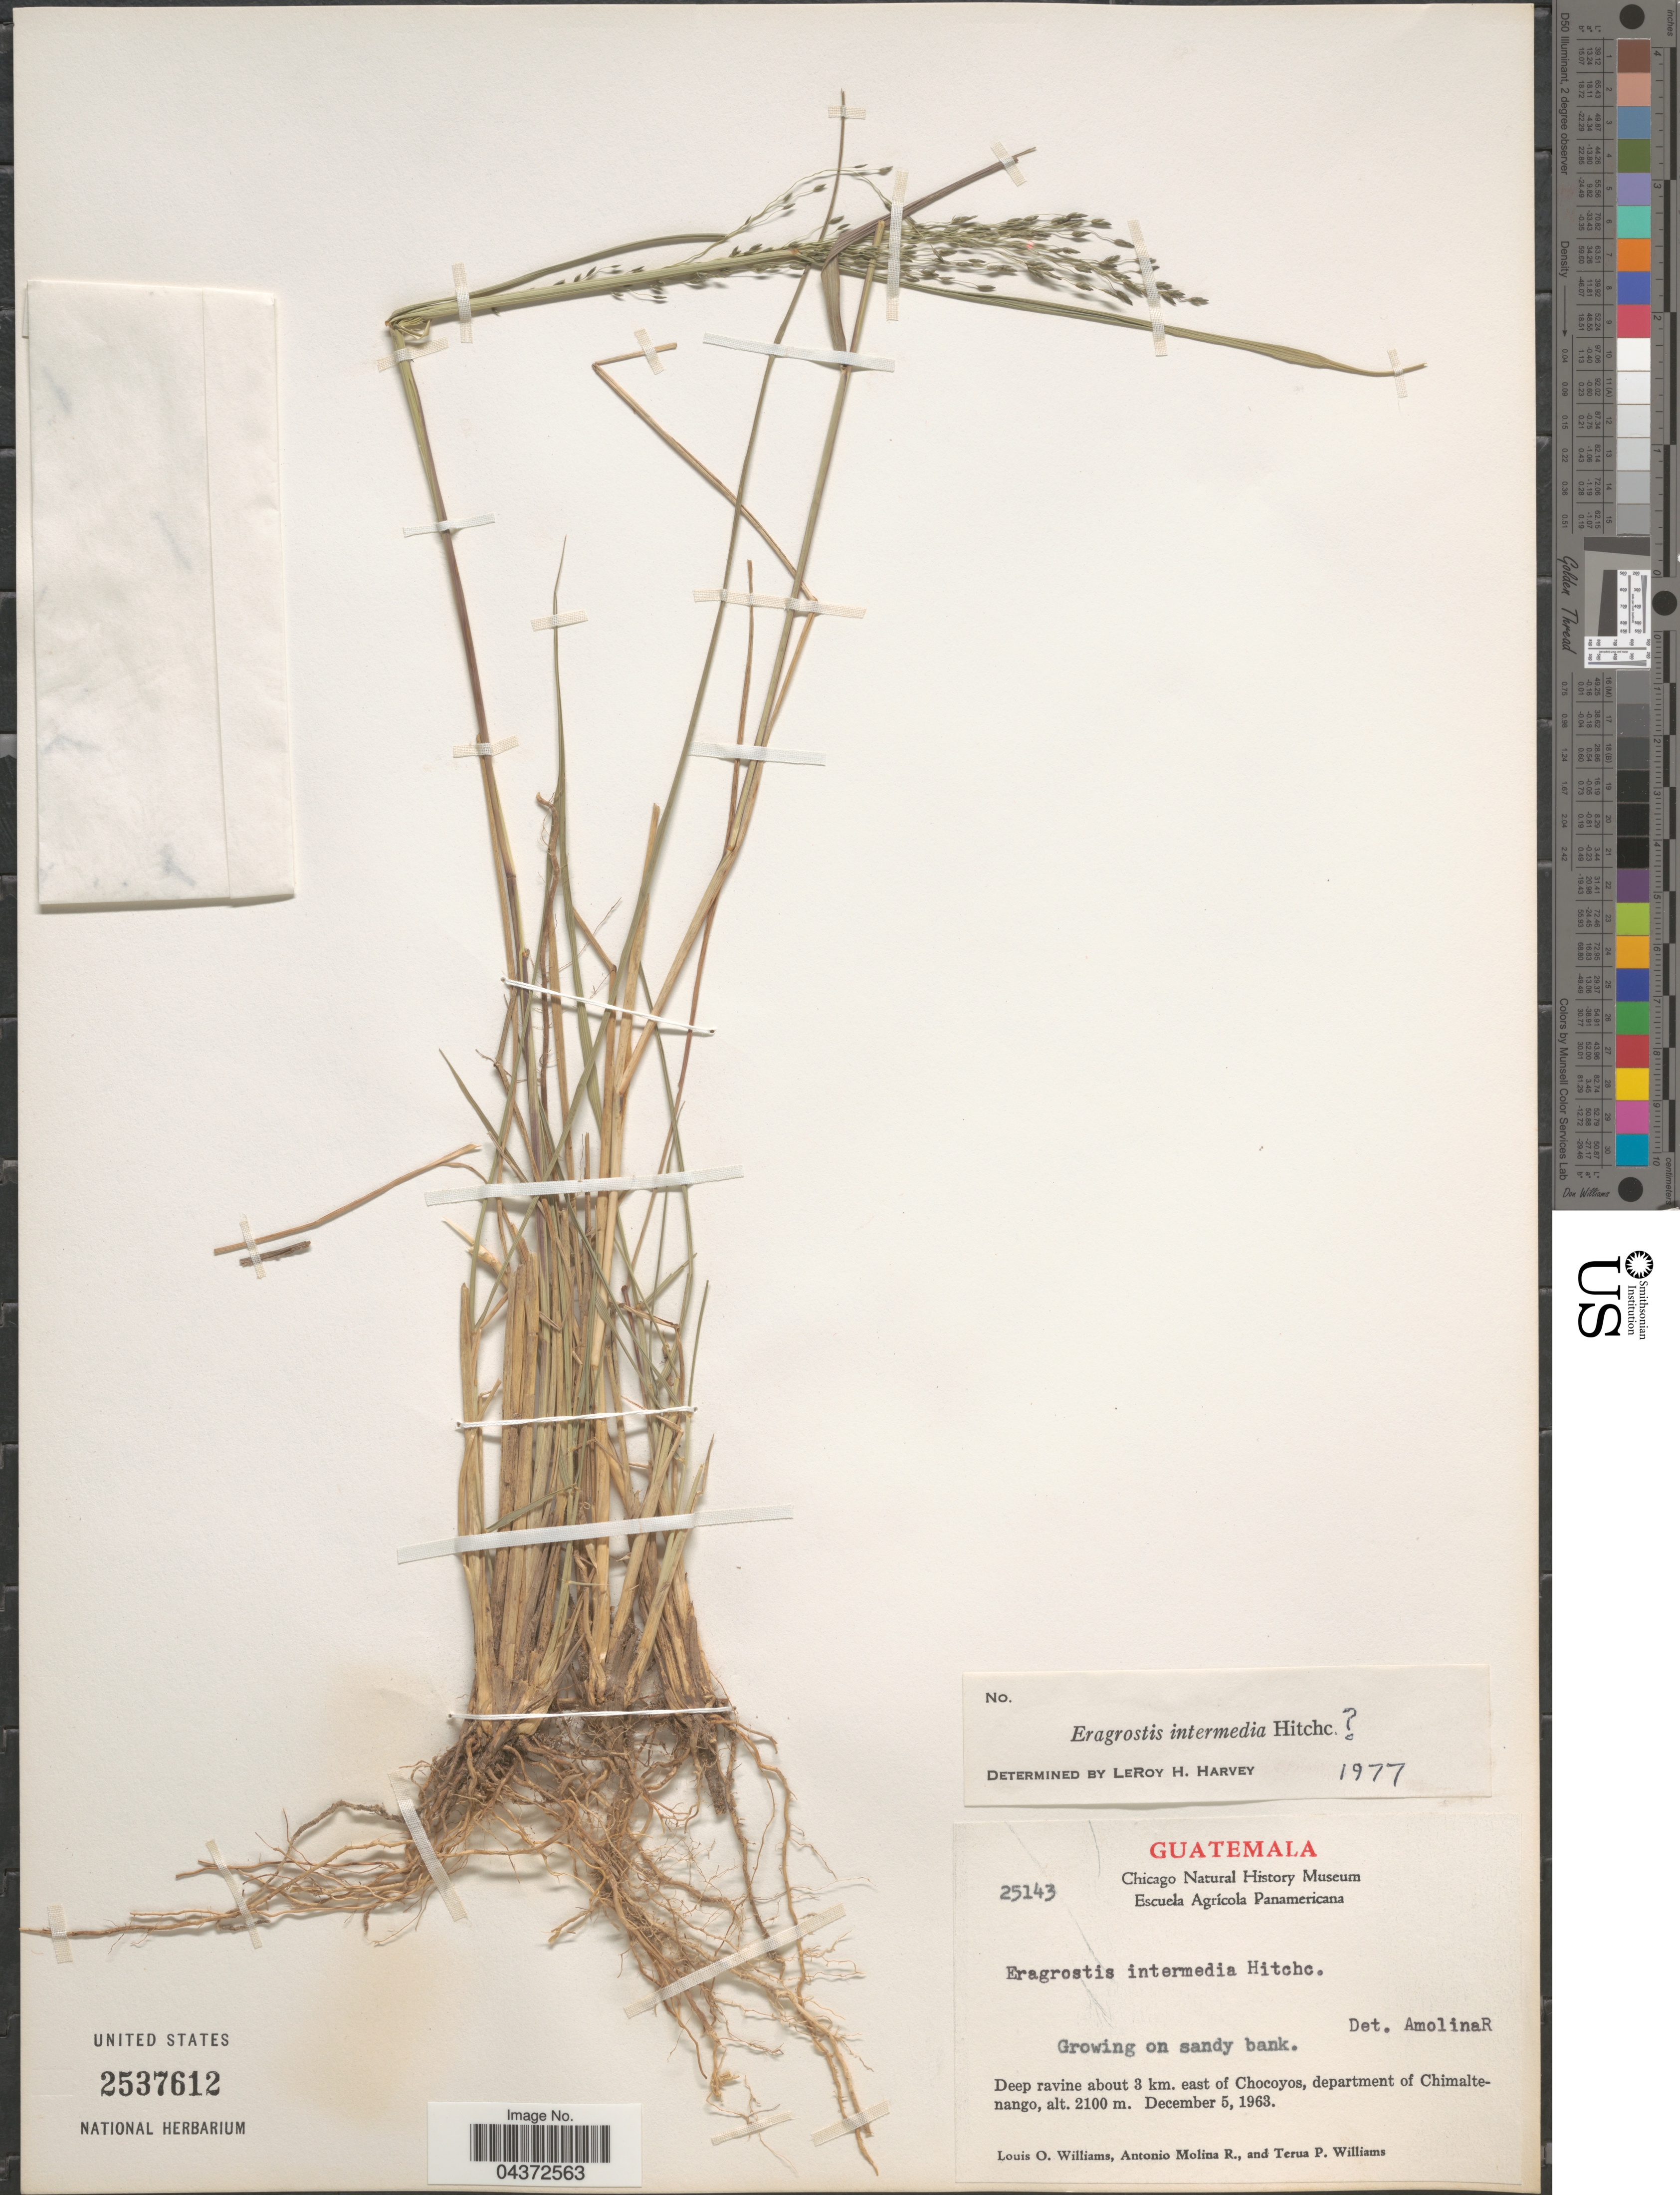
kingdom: Plantae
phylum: Tracheophyta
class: Liliopsida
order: Poales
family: Poaceae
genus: Eragrostis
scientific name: Eragrostis intermedia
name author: Hitchc.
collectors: L. O. Williams, A. Molina R. & T. P. Williams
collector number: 25143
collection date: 1963-12-05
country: Guatemala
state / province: Chimaltenango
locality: Growing on sandy bank. Deep ravine about 3 km. east of Chocoyos, department of Chimaltenango.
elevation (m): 2100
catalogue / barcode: US 2537612